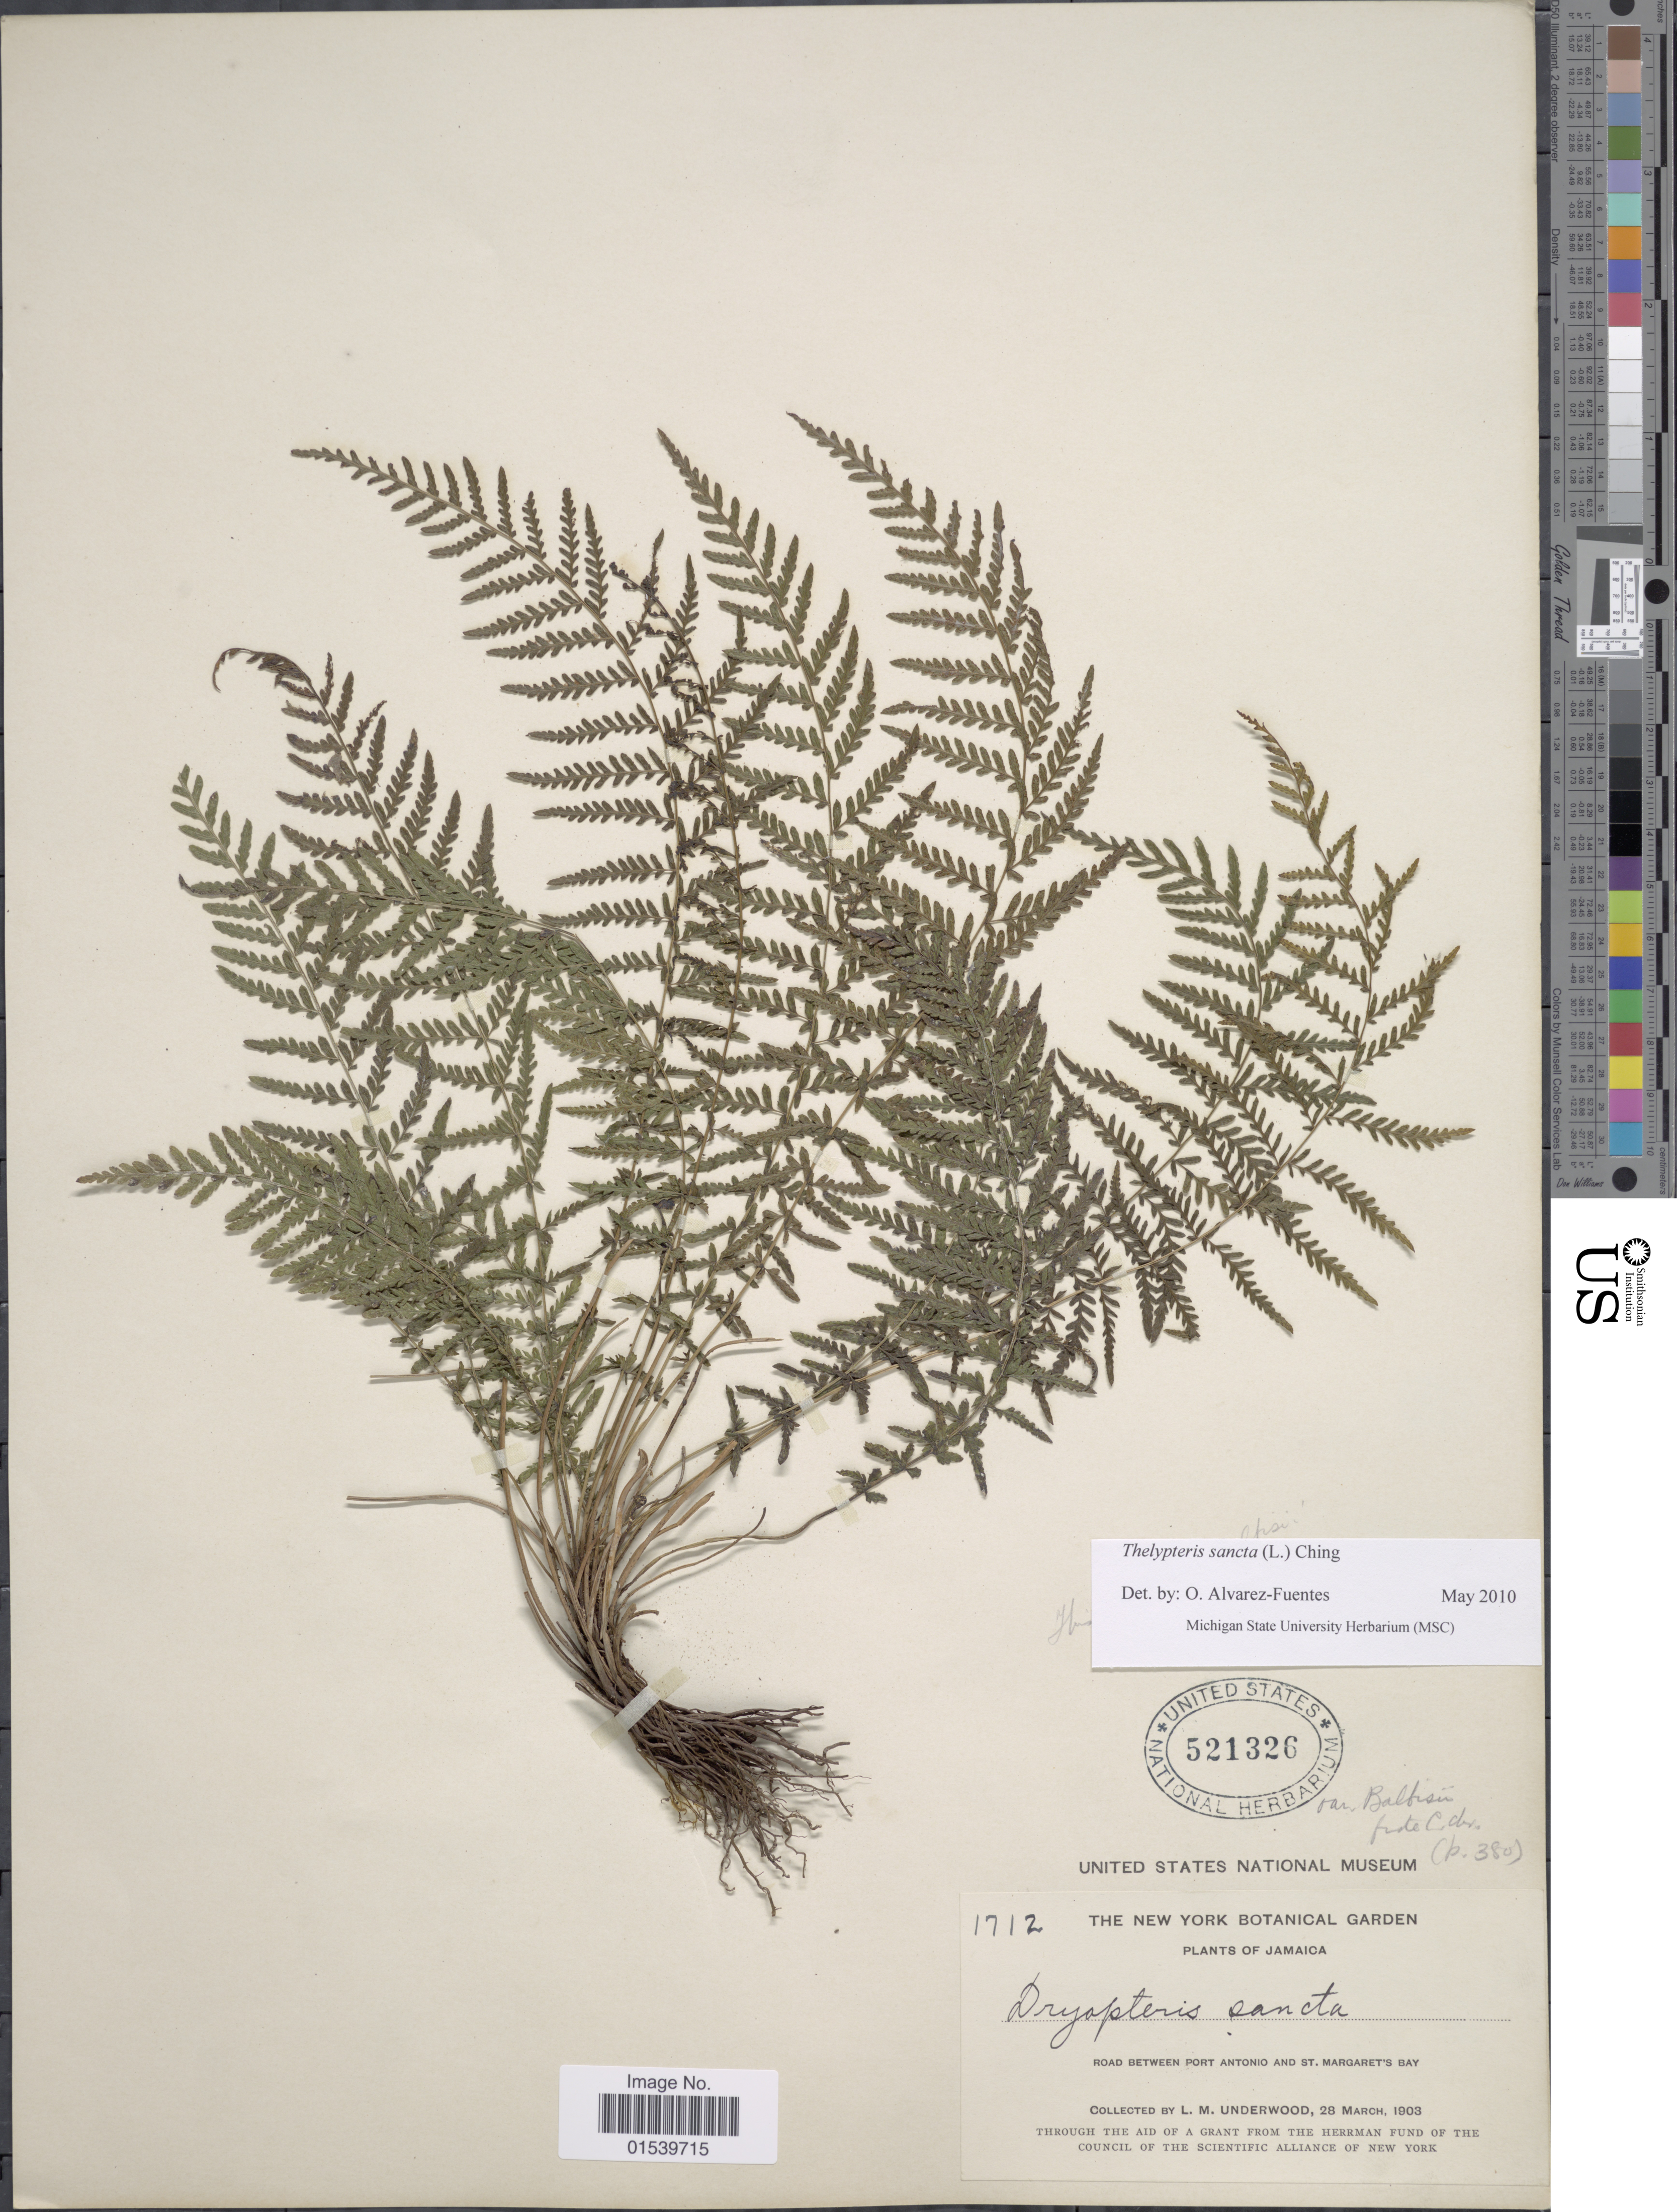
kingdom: Plantae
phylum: Tracheophyta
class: Polypodiopsida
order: Polypodiales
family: Thelypteridaceae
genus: Amauropelta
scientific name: Amauropelta sancta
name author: (L.) Pic. Serm.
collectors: L. M. Underwood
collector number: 1712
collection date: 1903-03-28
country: Jamaica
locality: Road between Port Antonio and St Margaret's Bay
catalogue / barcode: US 521326